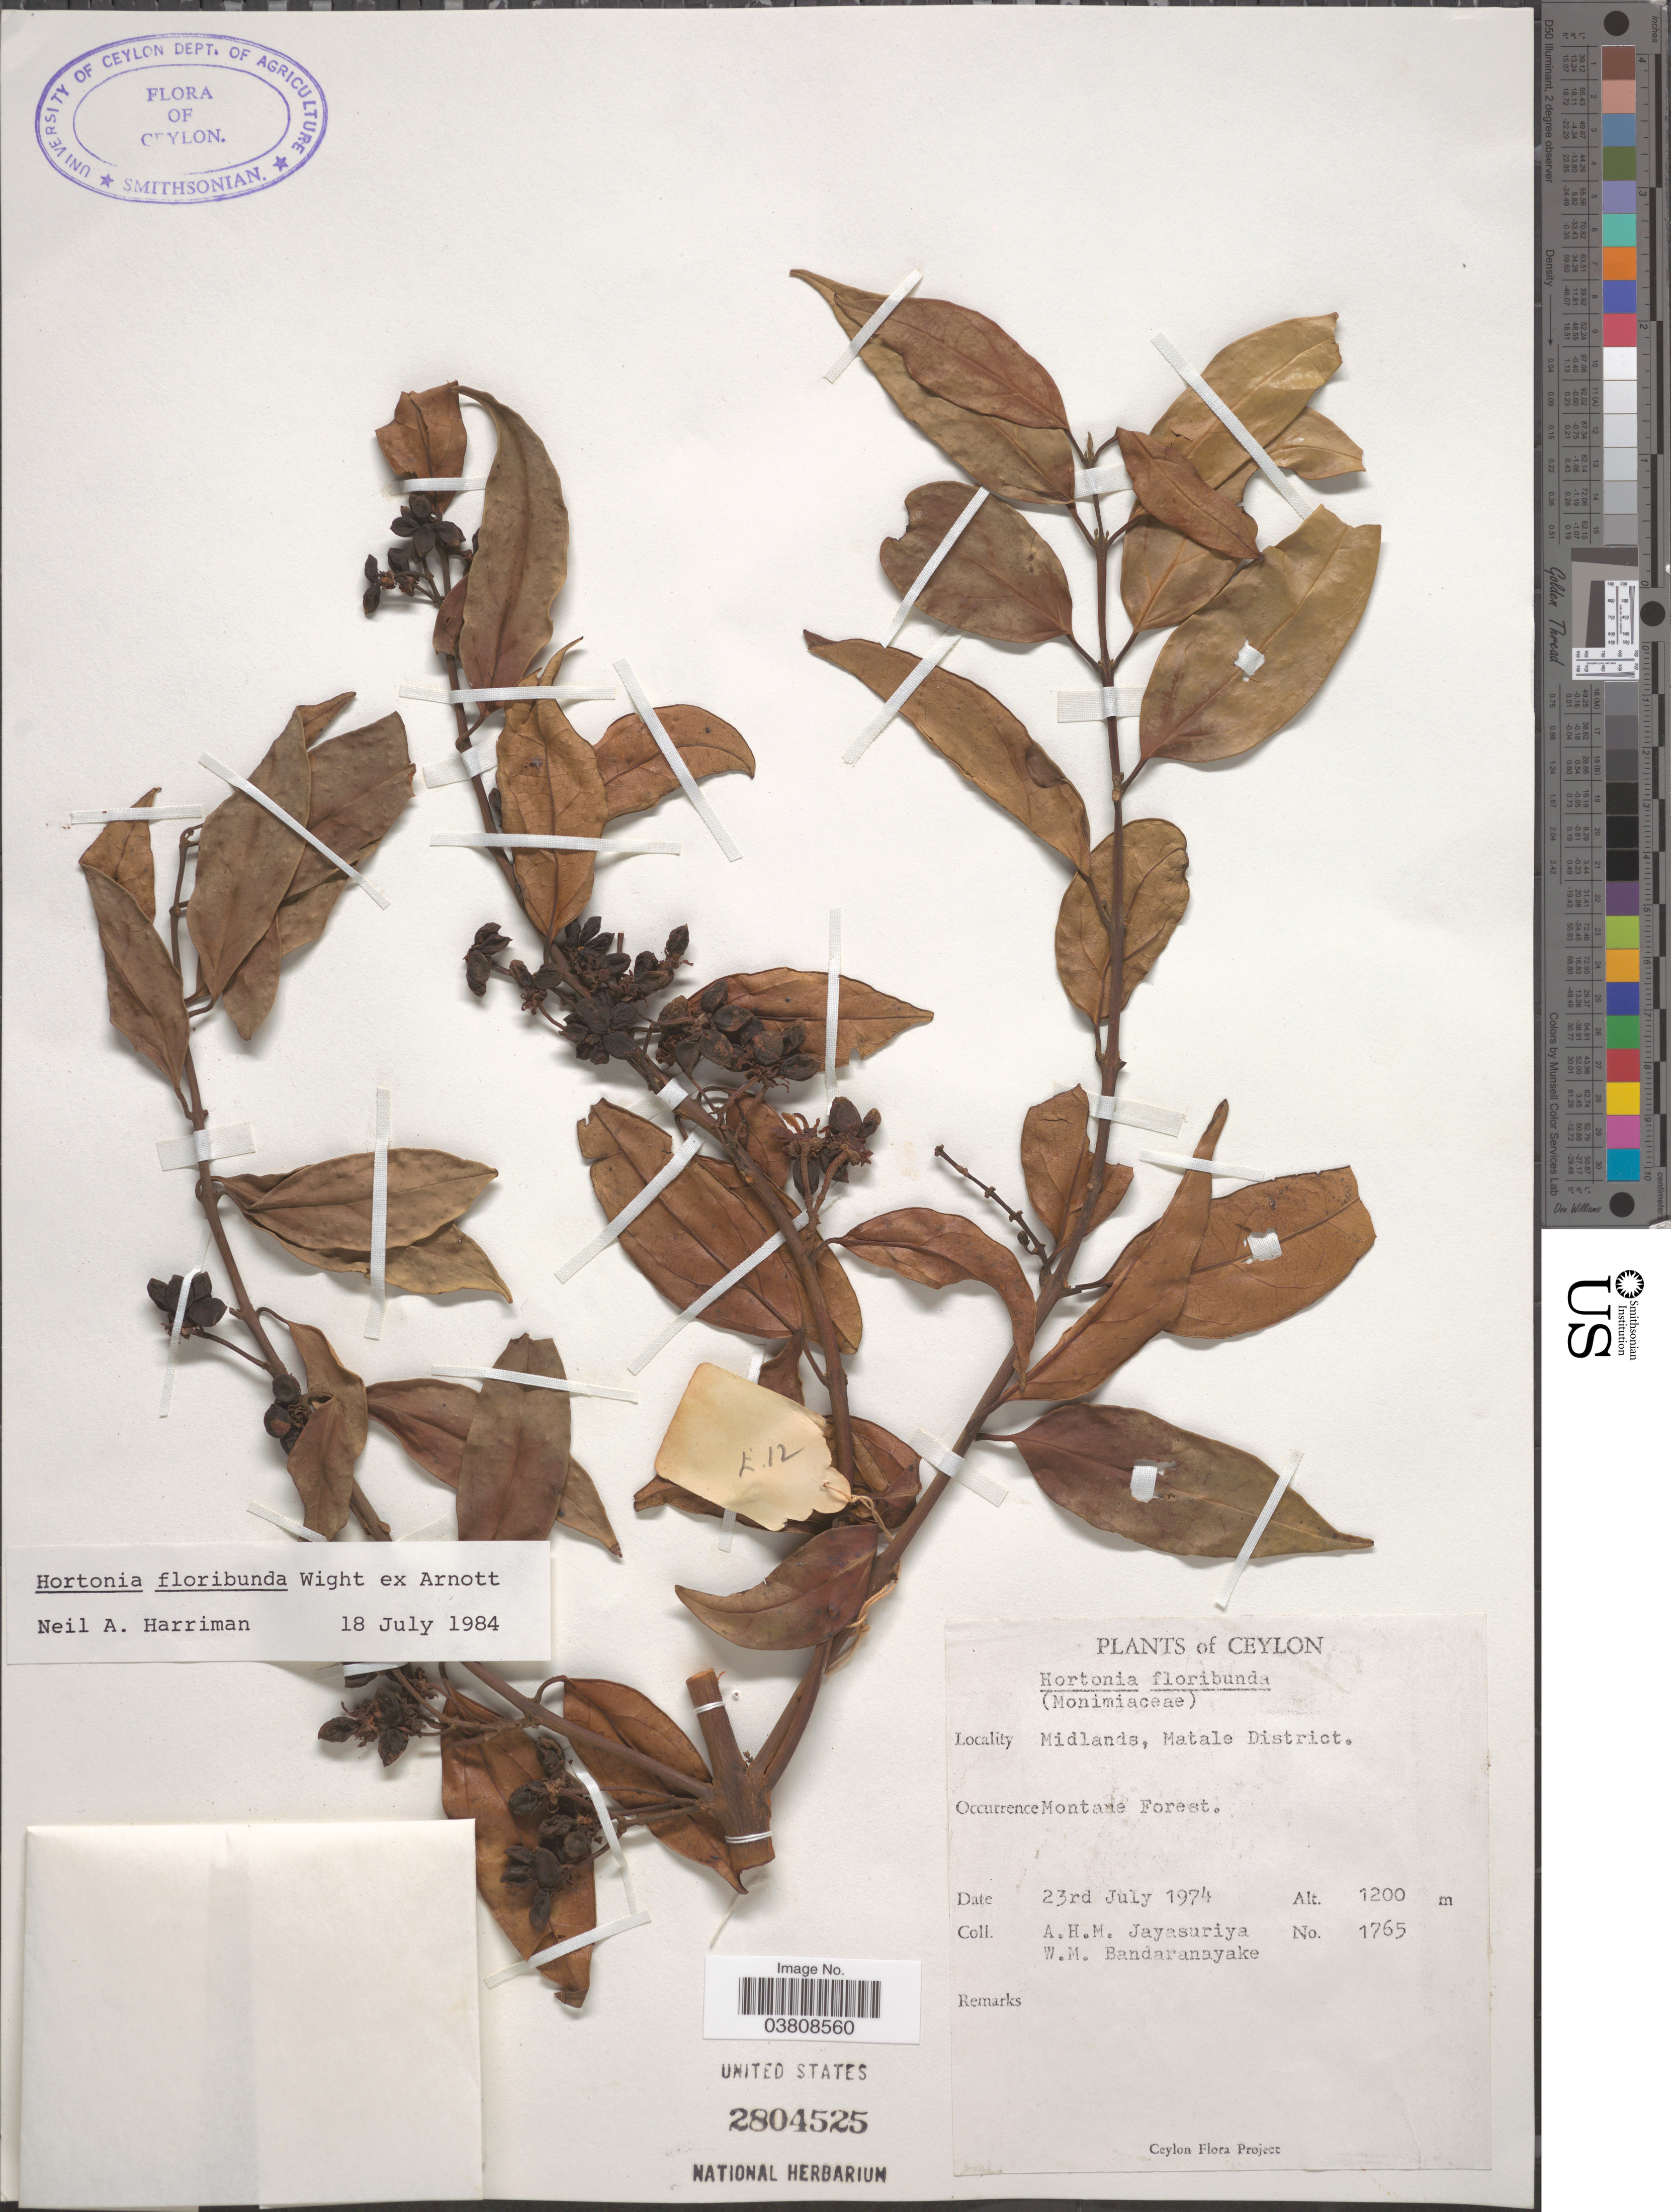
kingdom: Plantae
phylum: Tracheophyta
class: Magnoliopsida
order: Laurales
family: Monimiaceae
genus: Hortonia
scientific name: Hortonia floribunda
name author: Wight ex Arn.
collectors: A. Jayasuriya & W. Bandaranayake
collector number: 1765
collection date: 1974-07-23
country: Sri Lanka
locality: Ceylon. Midlands, Matale District.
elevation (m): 1200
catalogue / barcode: US 2804525